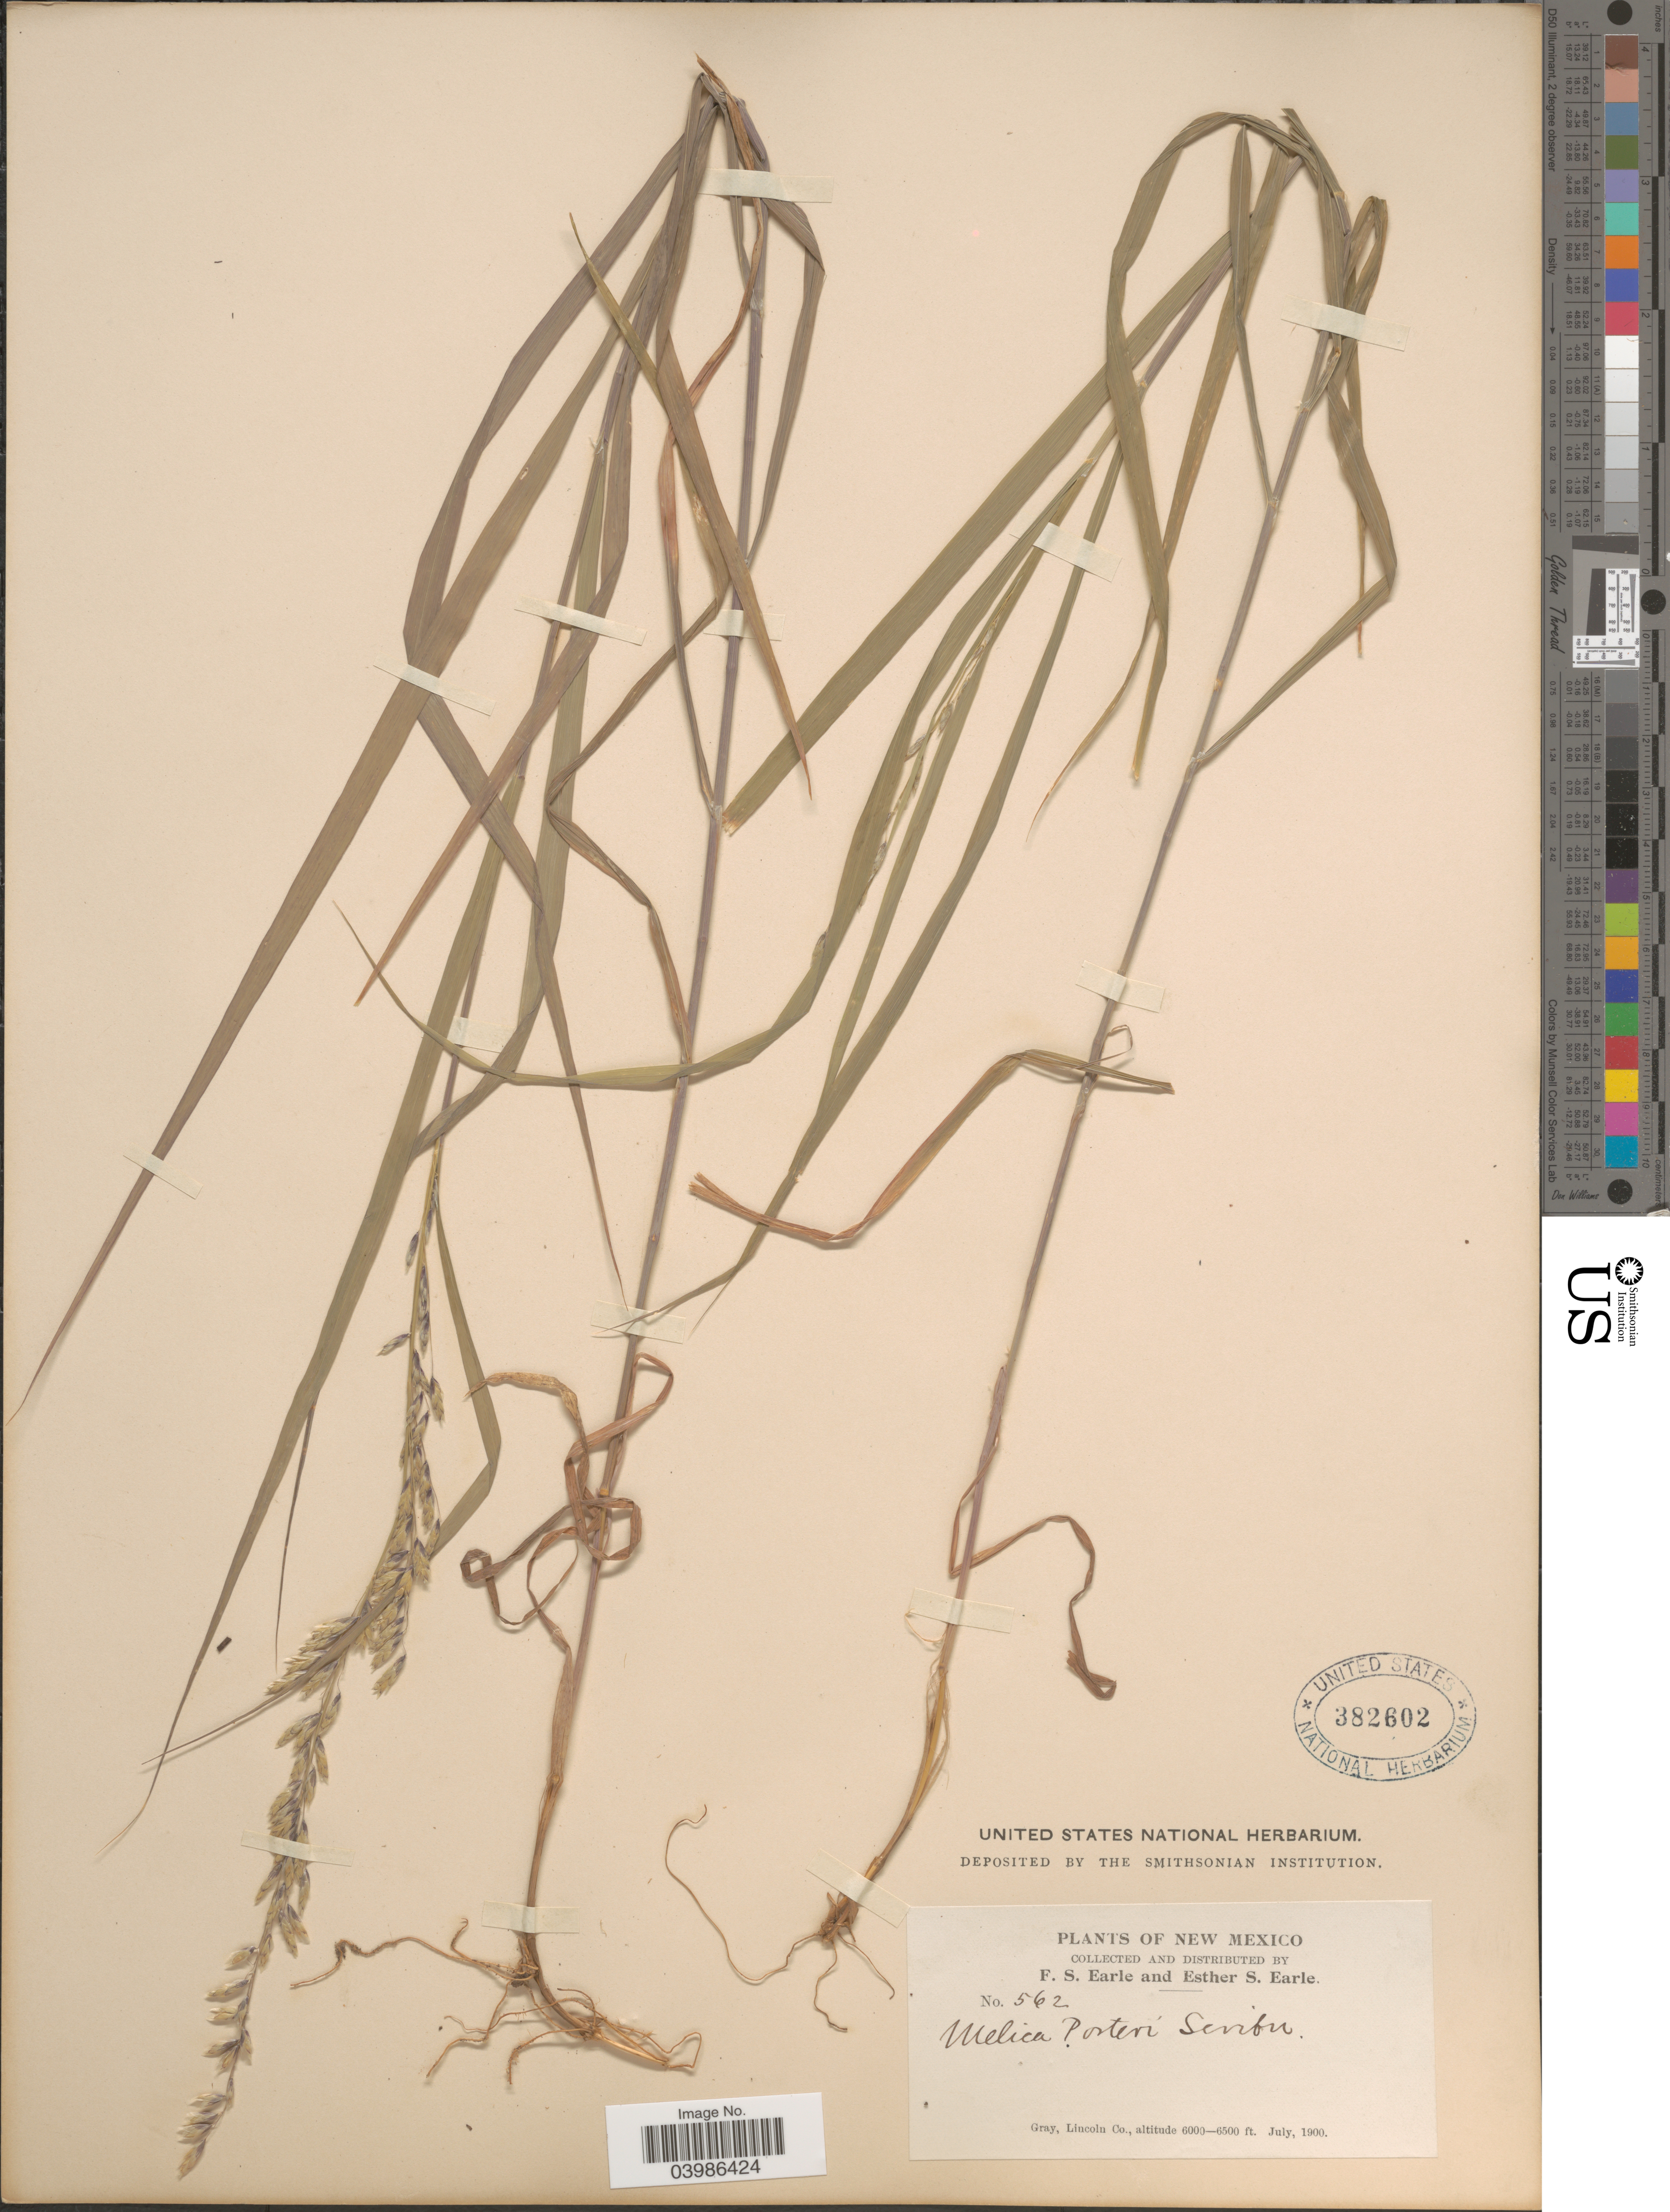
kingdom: Plantae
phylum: Tracheophyta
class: Liliopsida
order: Poales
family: Poaceae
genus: Melica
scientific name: Melica porteri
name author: Scribn.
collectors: F. S. Earle & E. S. Earle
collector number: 562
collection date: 1900-07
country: United States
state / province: New Mexico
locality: Gray, Lincoln Co.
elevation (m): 1829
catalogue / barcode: US 382602